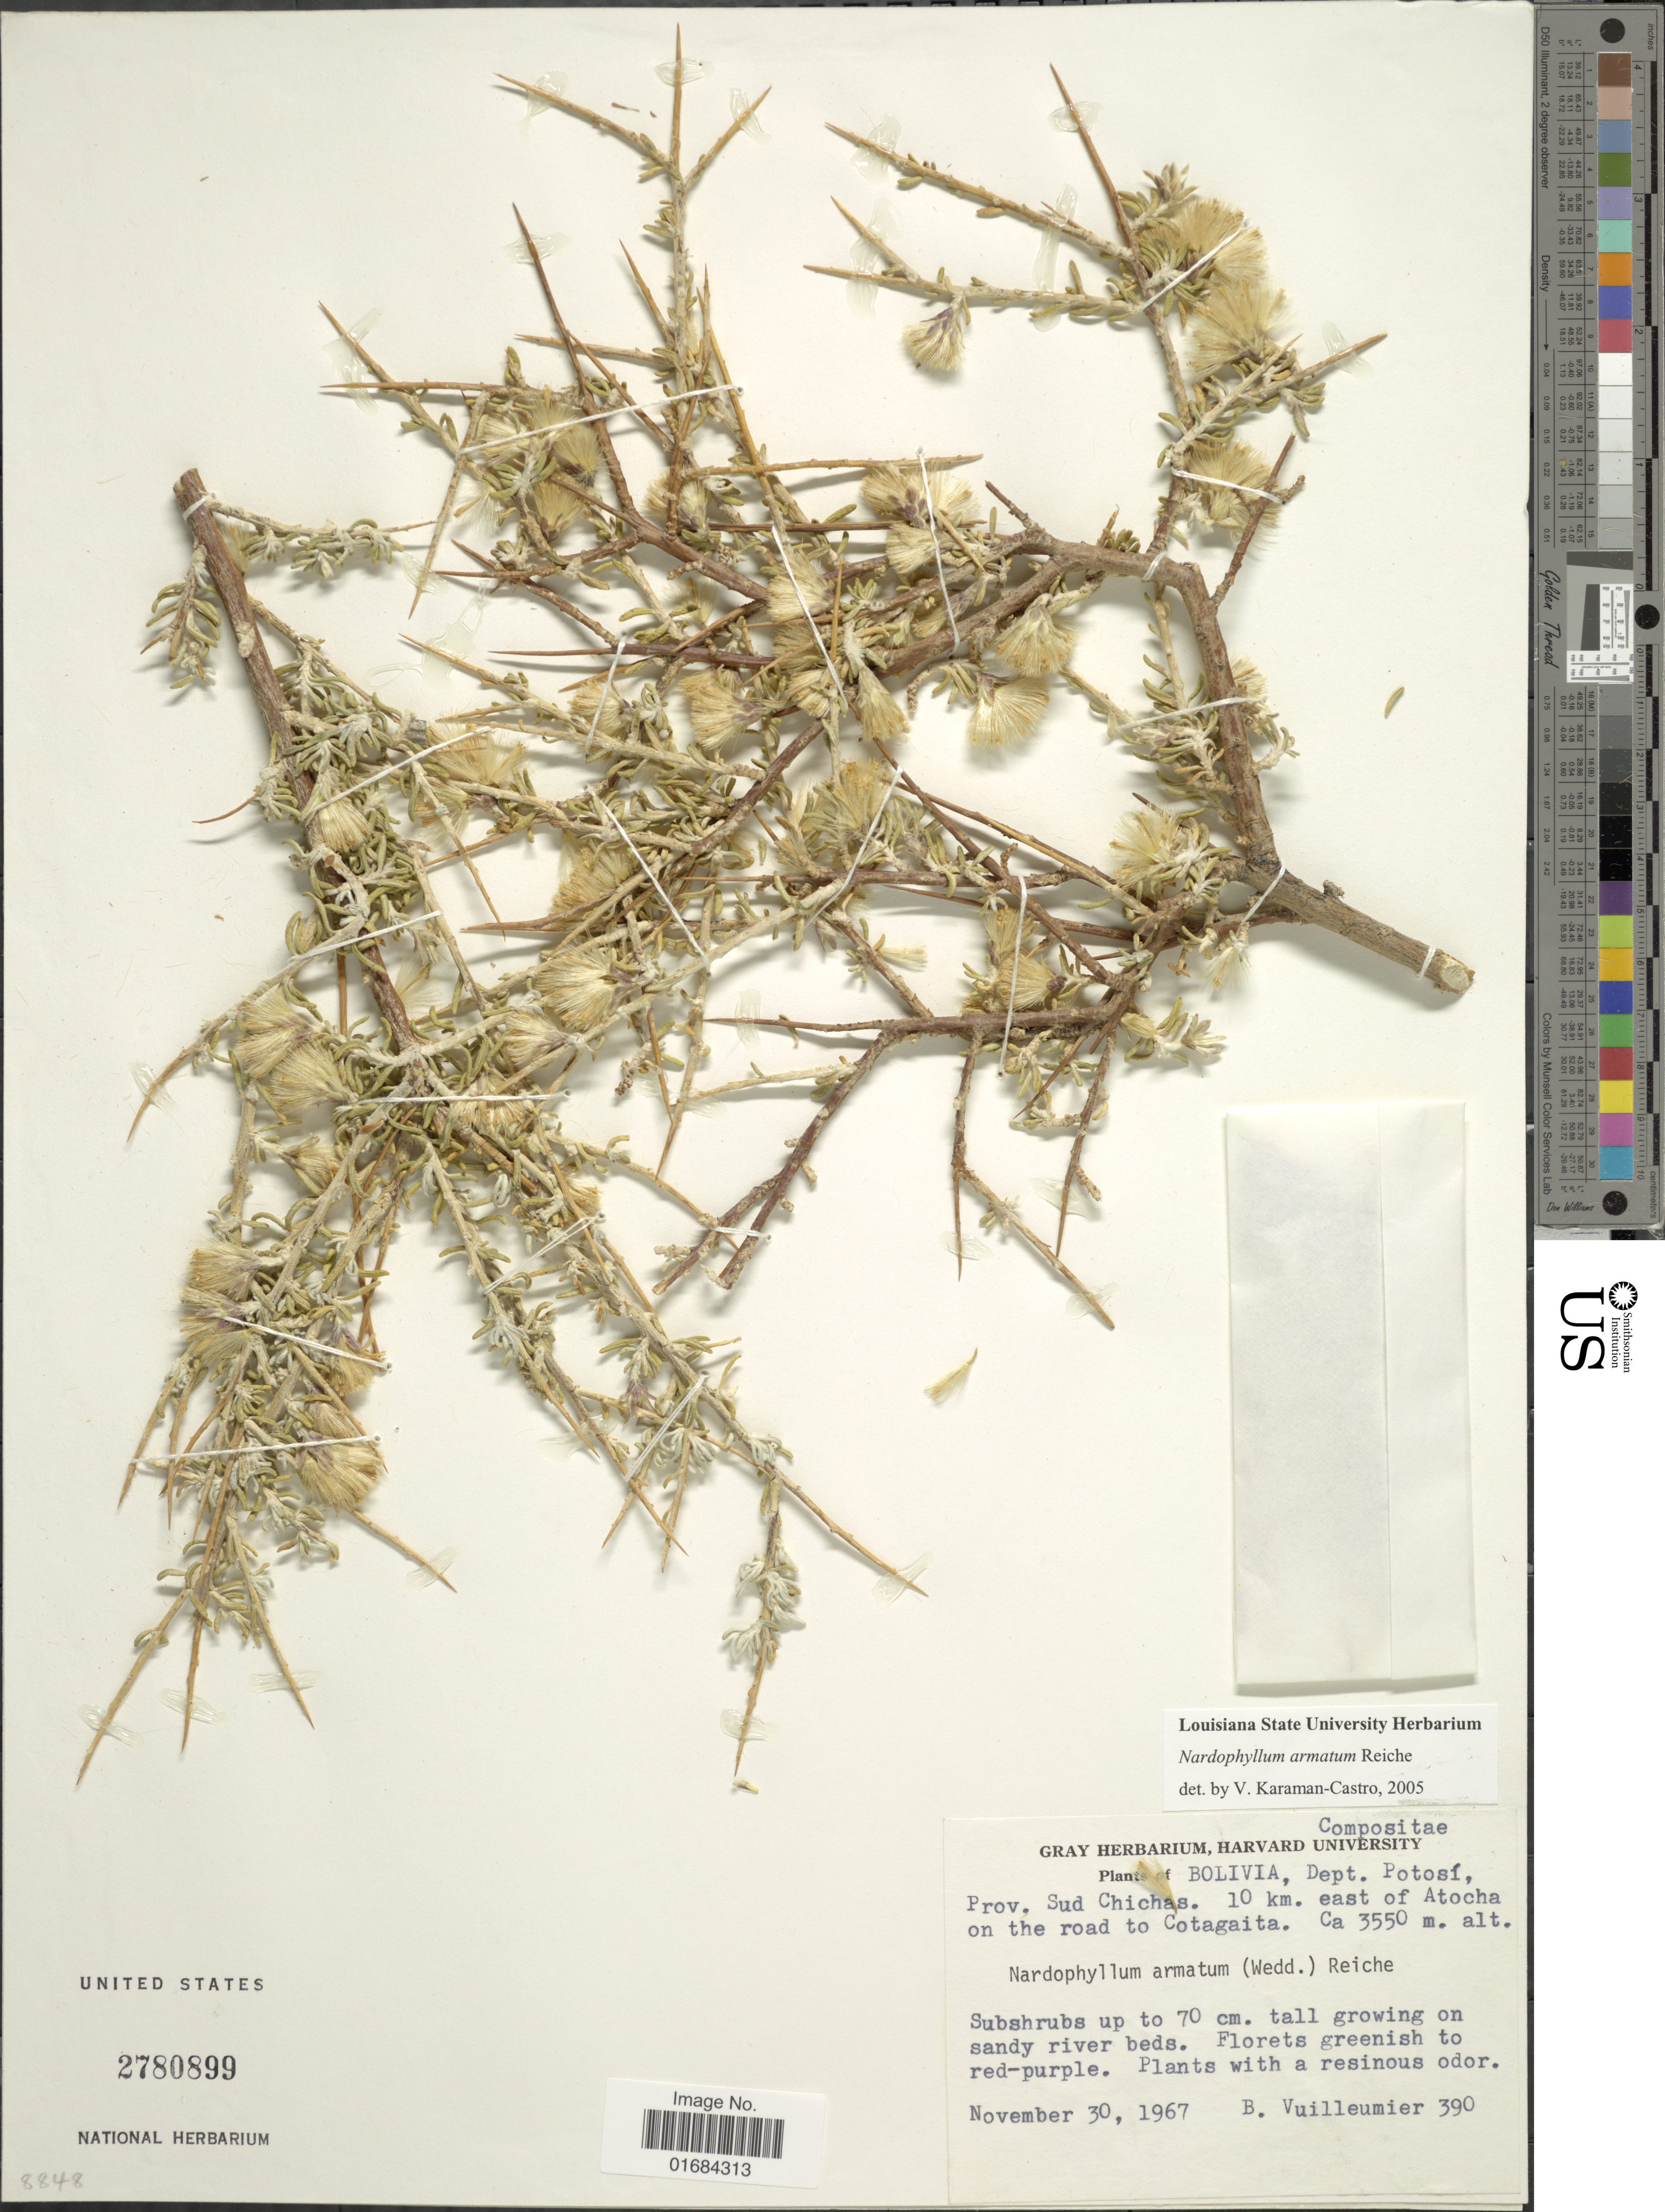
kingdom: Plantae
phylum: Tracheophyta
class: Magnoliopsida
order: Asterales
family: Asteraceae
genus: Ocyroe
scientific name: Ocyroe armata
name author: (Wedd.) Bonif.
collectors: B. Vuilleumier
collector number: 390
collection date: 1967-11-30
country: Bolivia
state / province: Potosi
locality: Prov. Sud Chichas, 10 km east of Atocha on the road to Cotagaita.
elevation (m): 3550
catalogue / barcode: US 2780899